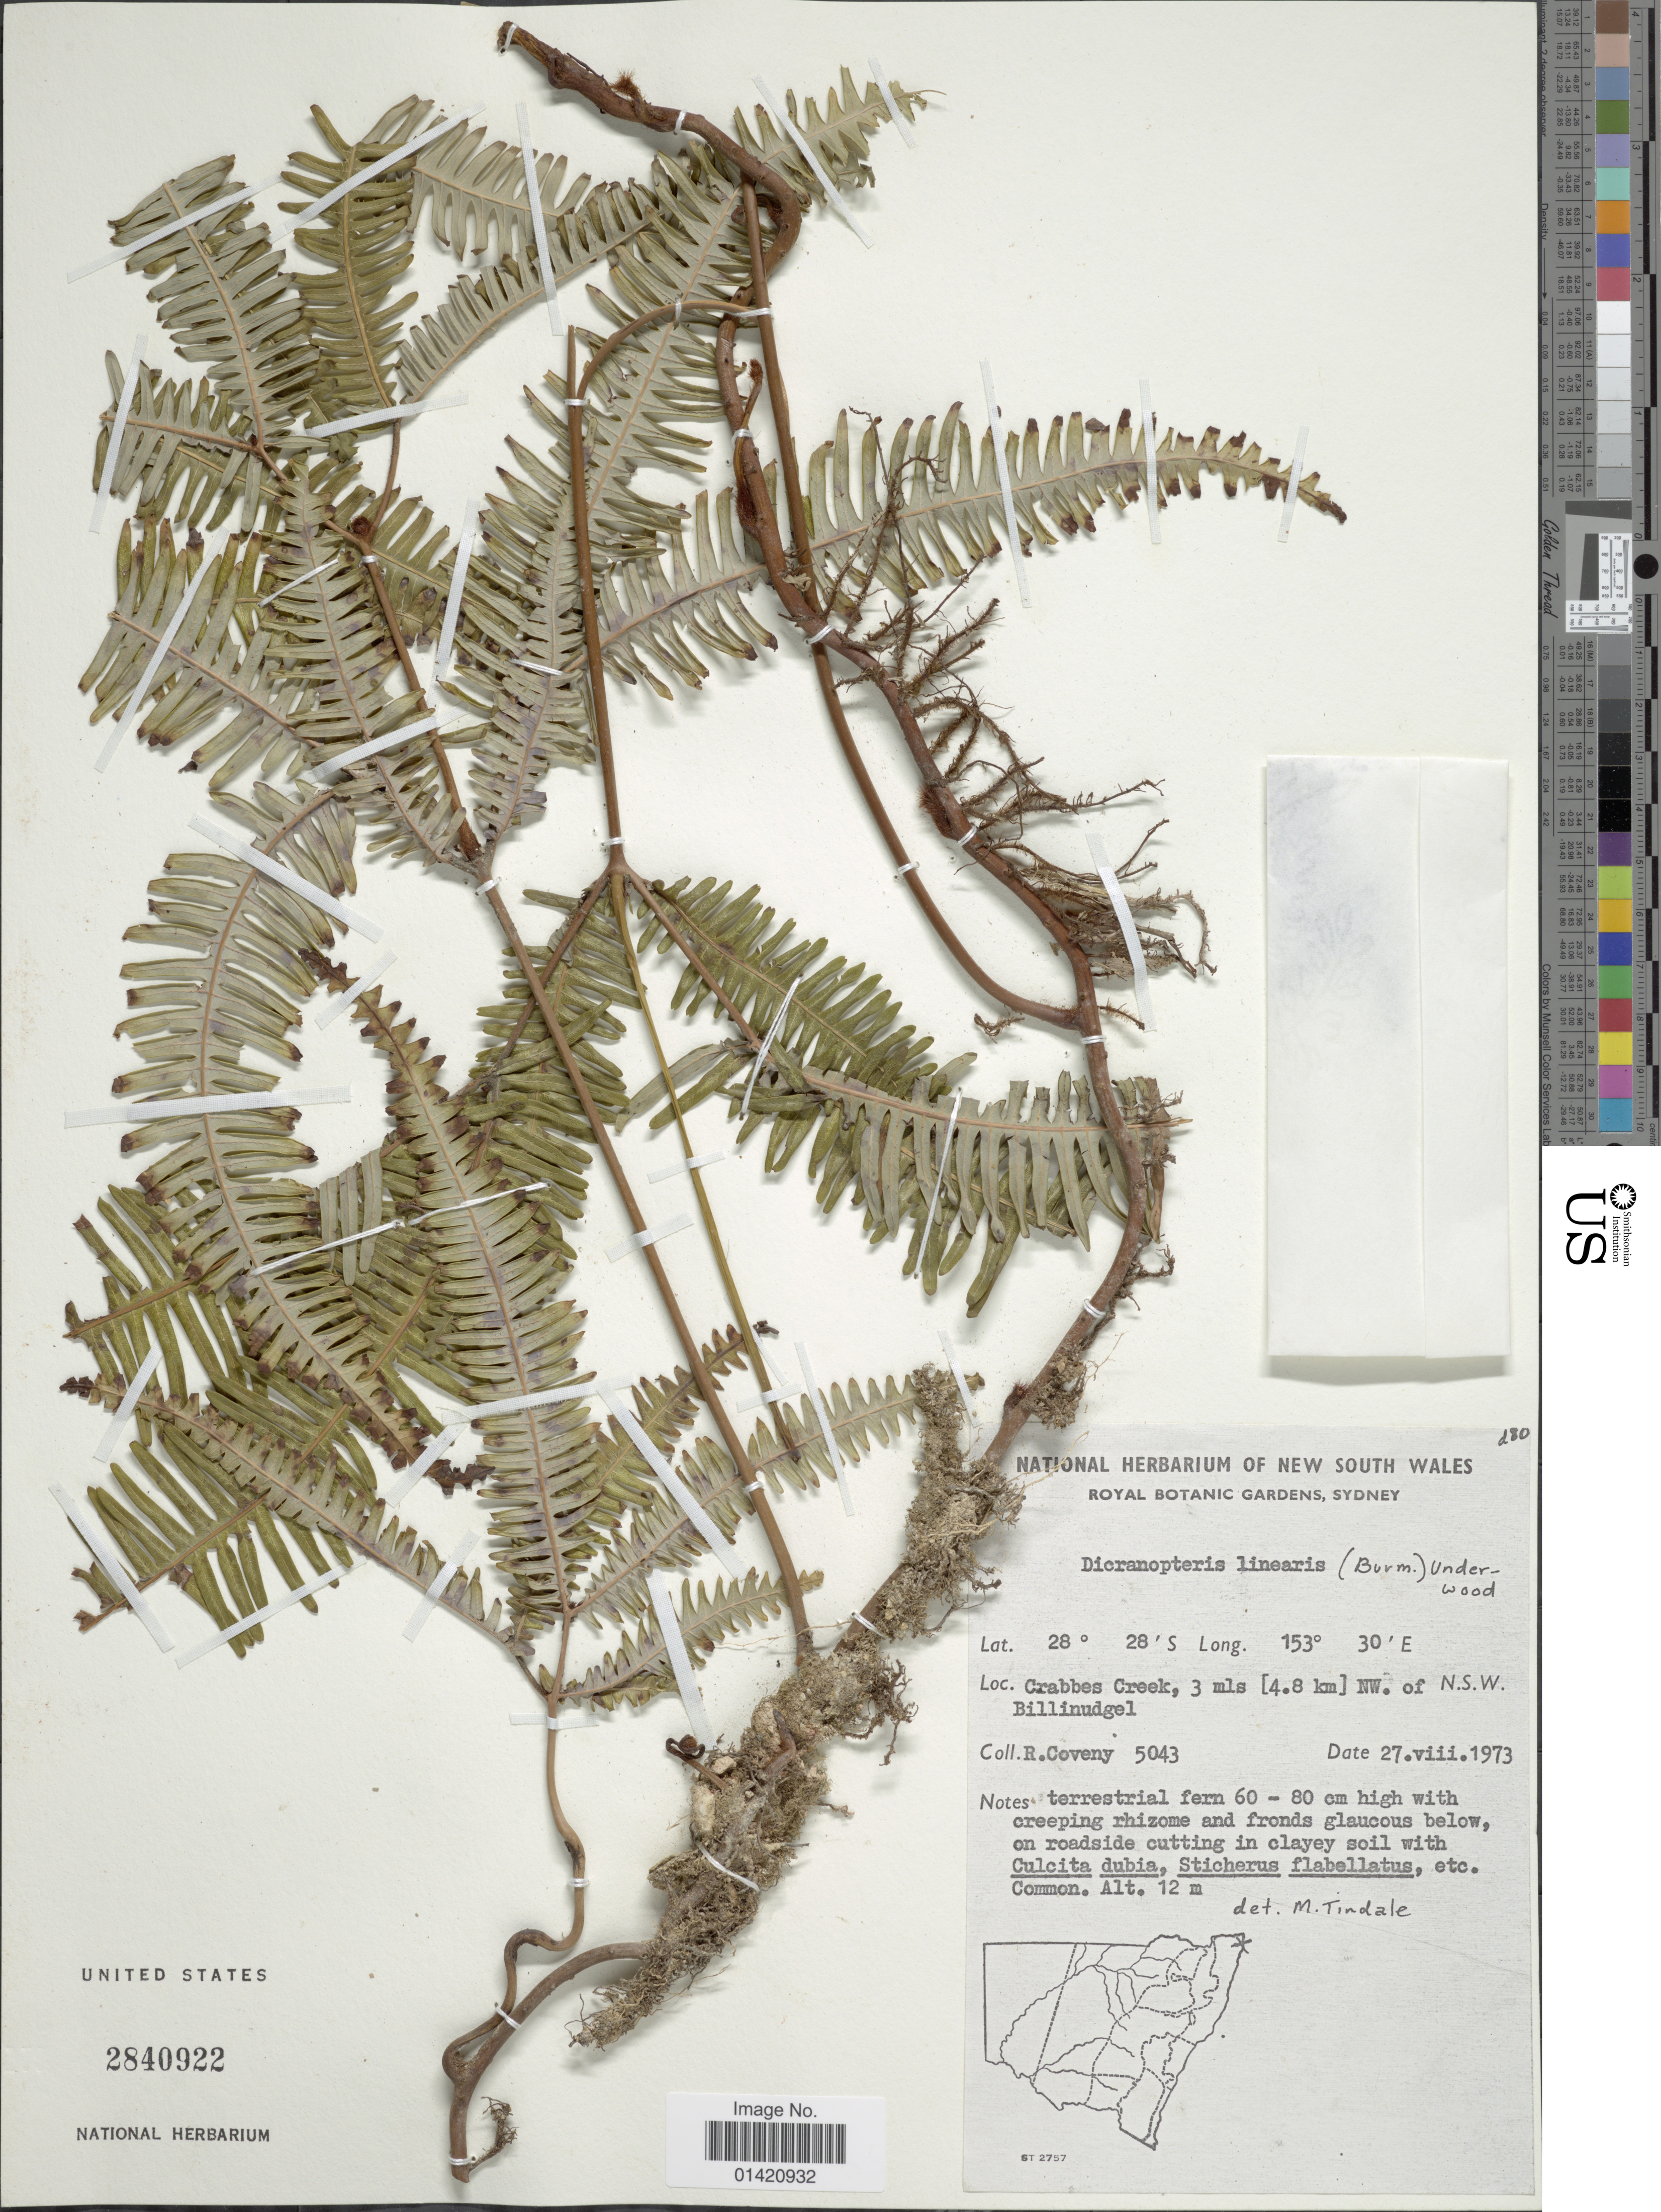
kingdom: Plantae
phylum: Tracheophyta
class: Polypodiopsida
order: Gleicheniales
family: Gleicheniaceae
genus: Dicranopteris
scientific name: Dicranopteris linearis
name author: (Burm. f.) Underw.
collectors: R. Coveny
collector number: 5043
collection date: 1973-08-27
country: Australia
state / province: New South Wales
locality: Crabbes Creek, 3 miles [4.8 km] NW of Billinudgel, N.S.W.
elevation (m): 12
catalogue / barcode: US 2840922